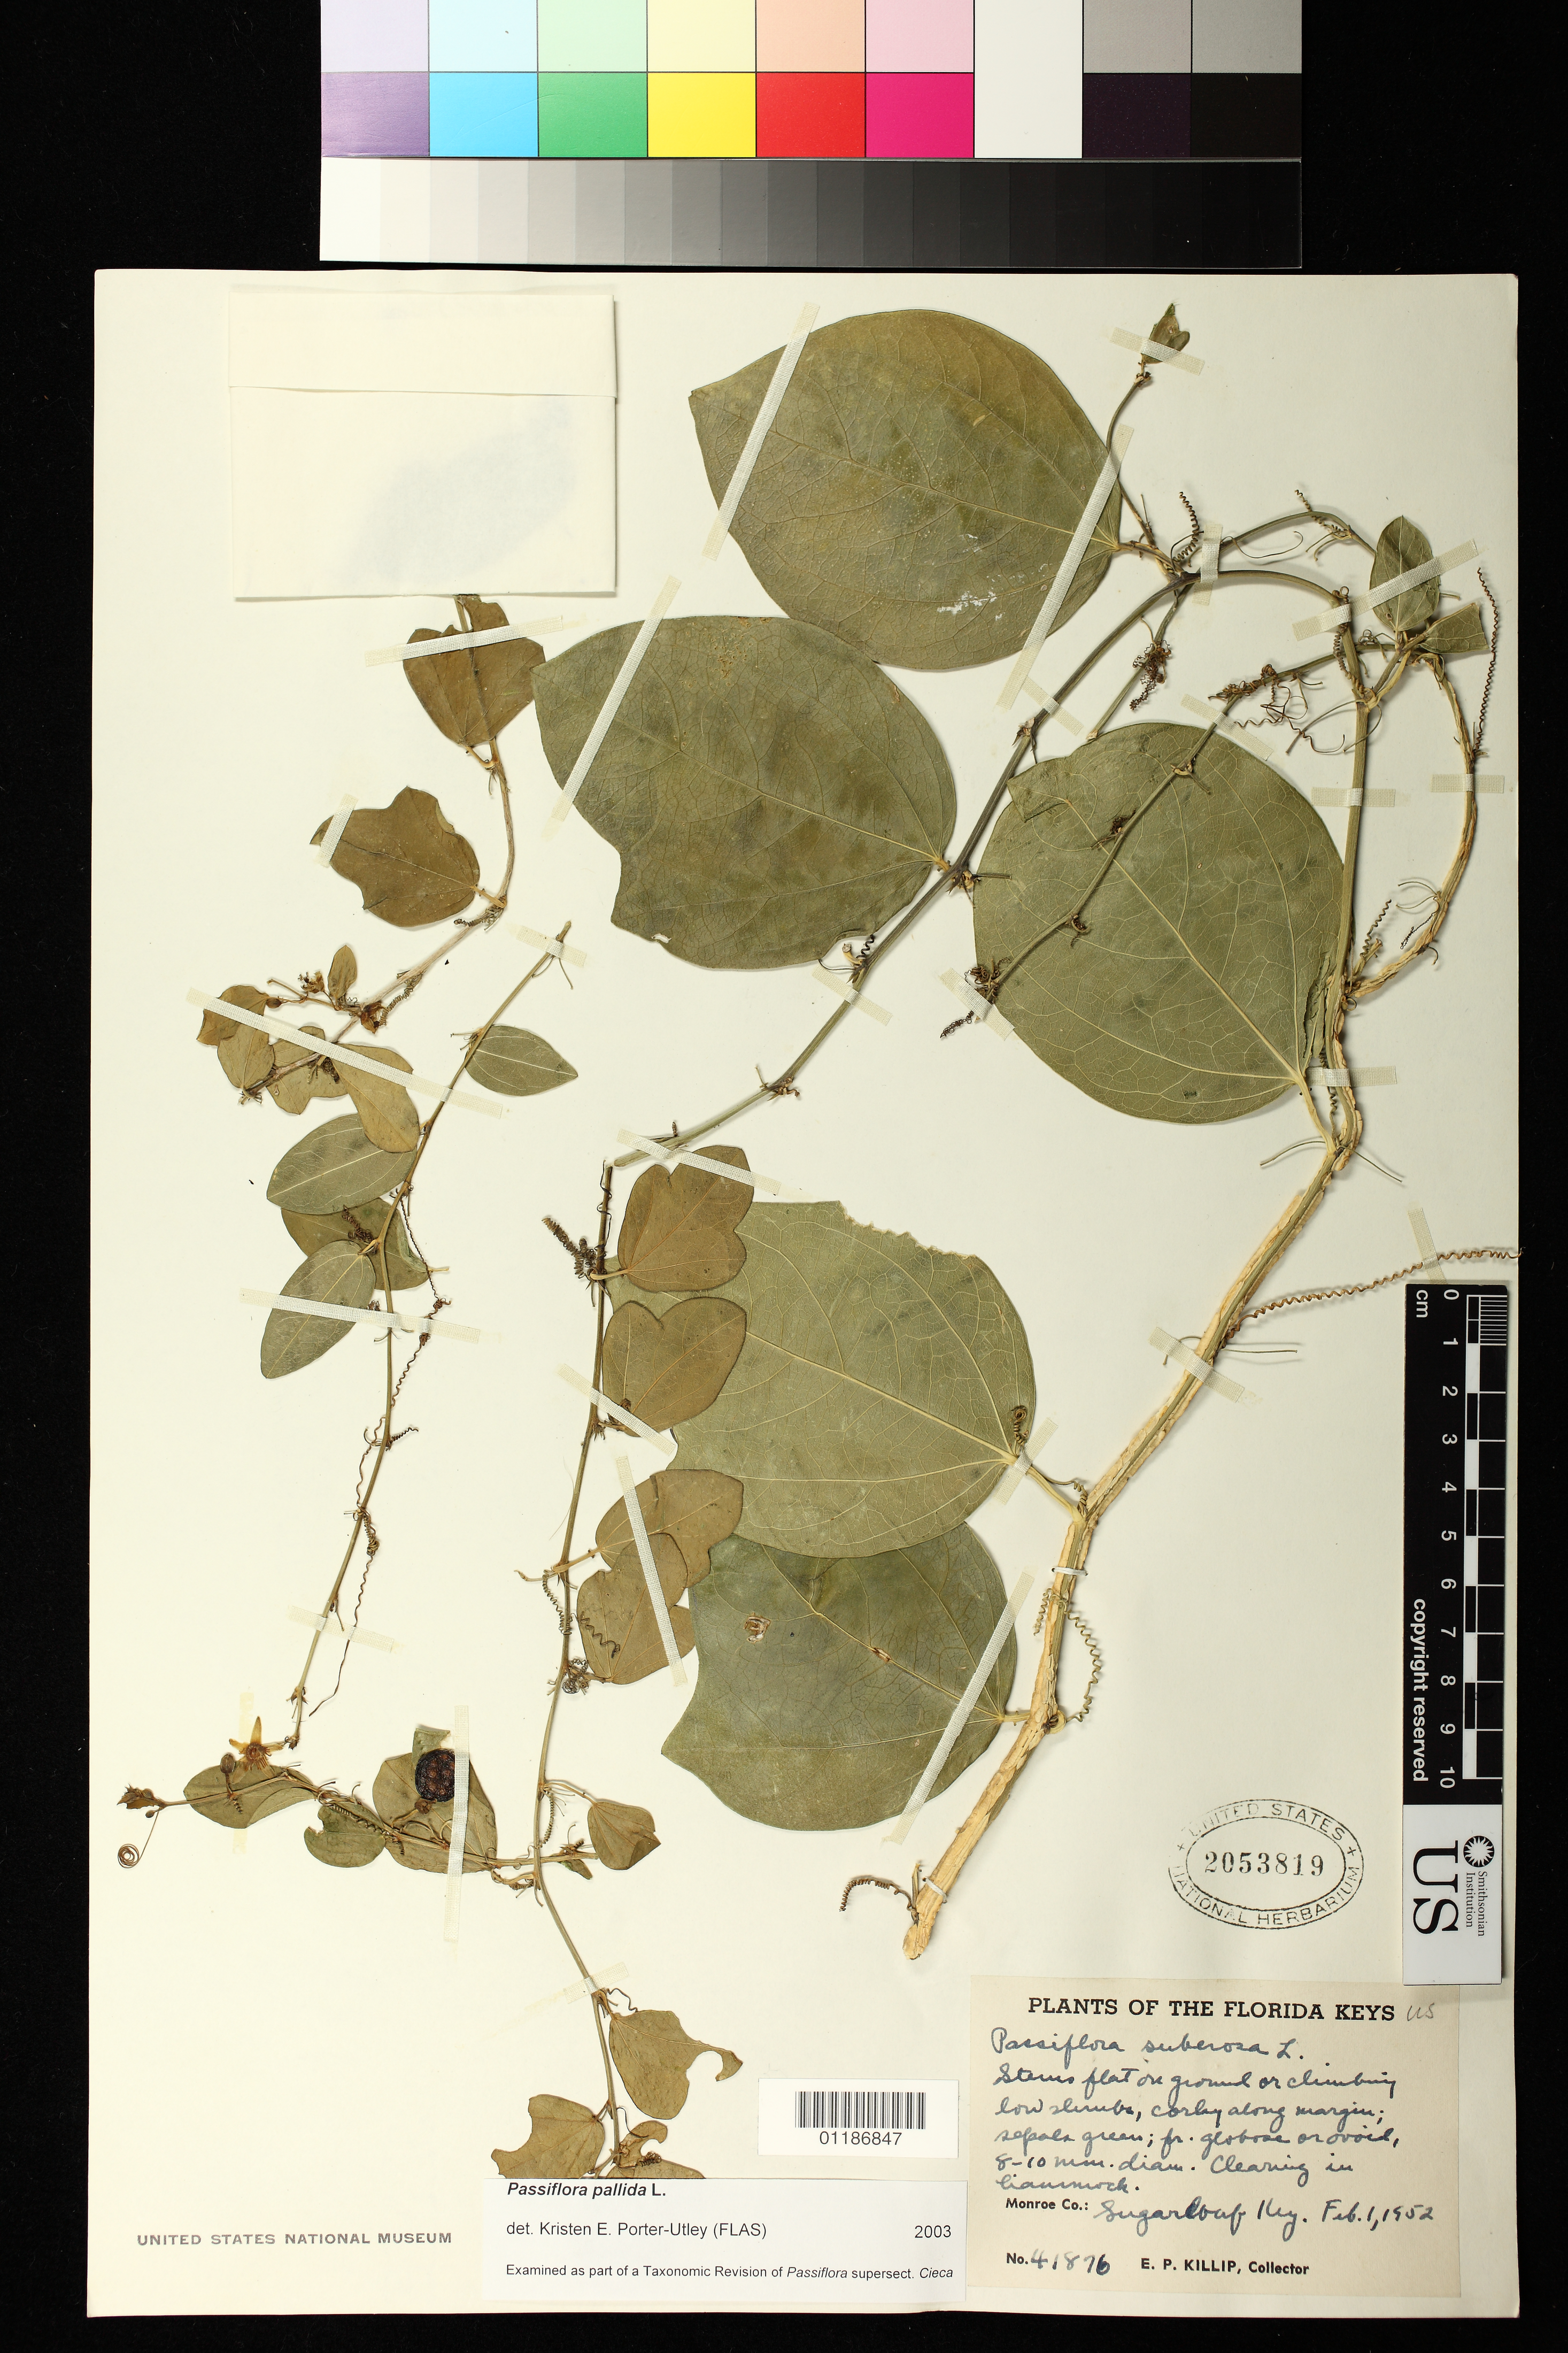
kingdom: Plantae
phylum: Tracheophyta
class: Magnoliopsida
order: Malpighiales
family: Passifloraceae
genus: Passiflora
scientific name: Passiflora pallida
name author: L.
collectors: E. P. Killip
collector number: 41876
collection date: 1952-02-01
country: United States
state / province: Florida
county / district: Monroe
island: Sugarloaf Key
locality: Clearing in hammock, Sugarloaf Key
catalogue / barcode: US 2053819